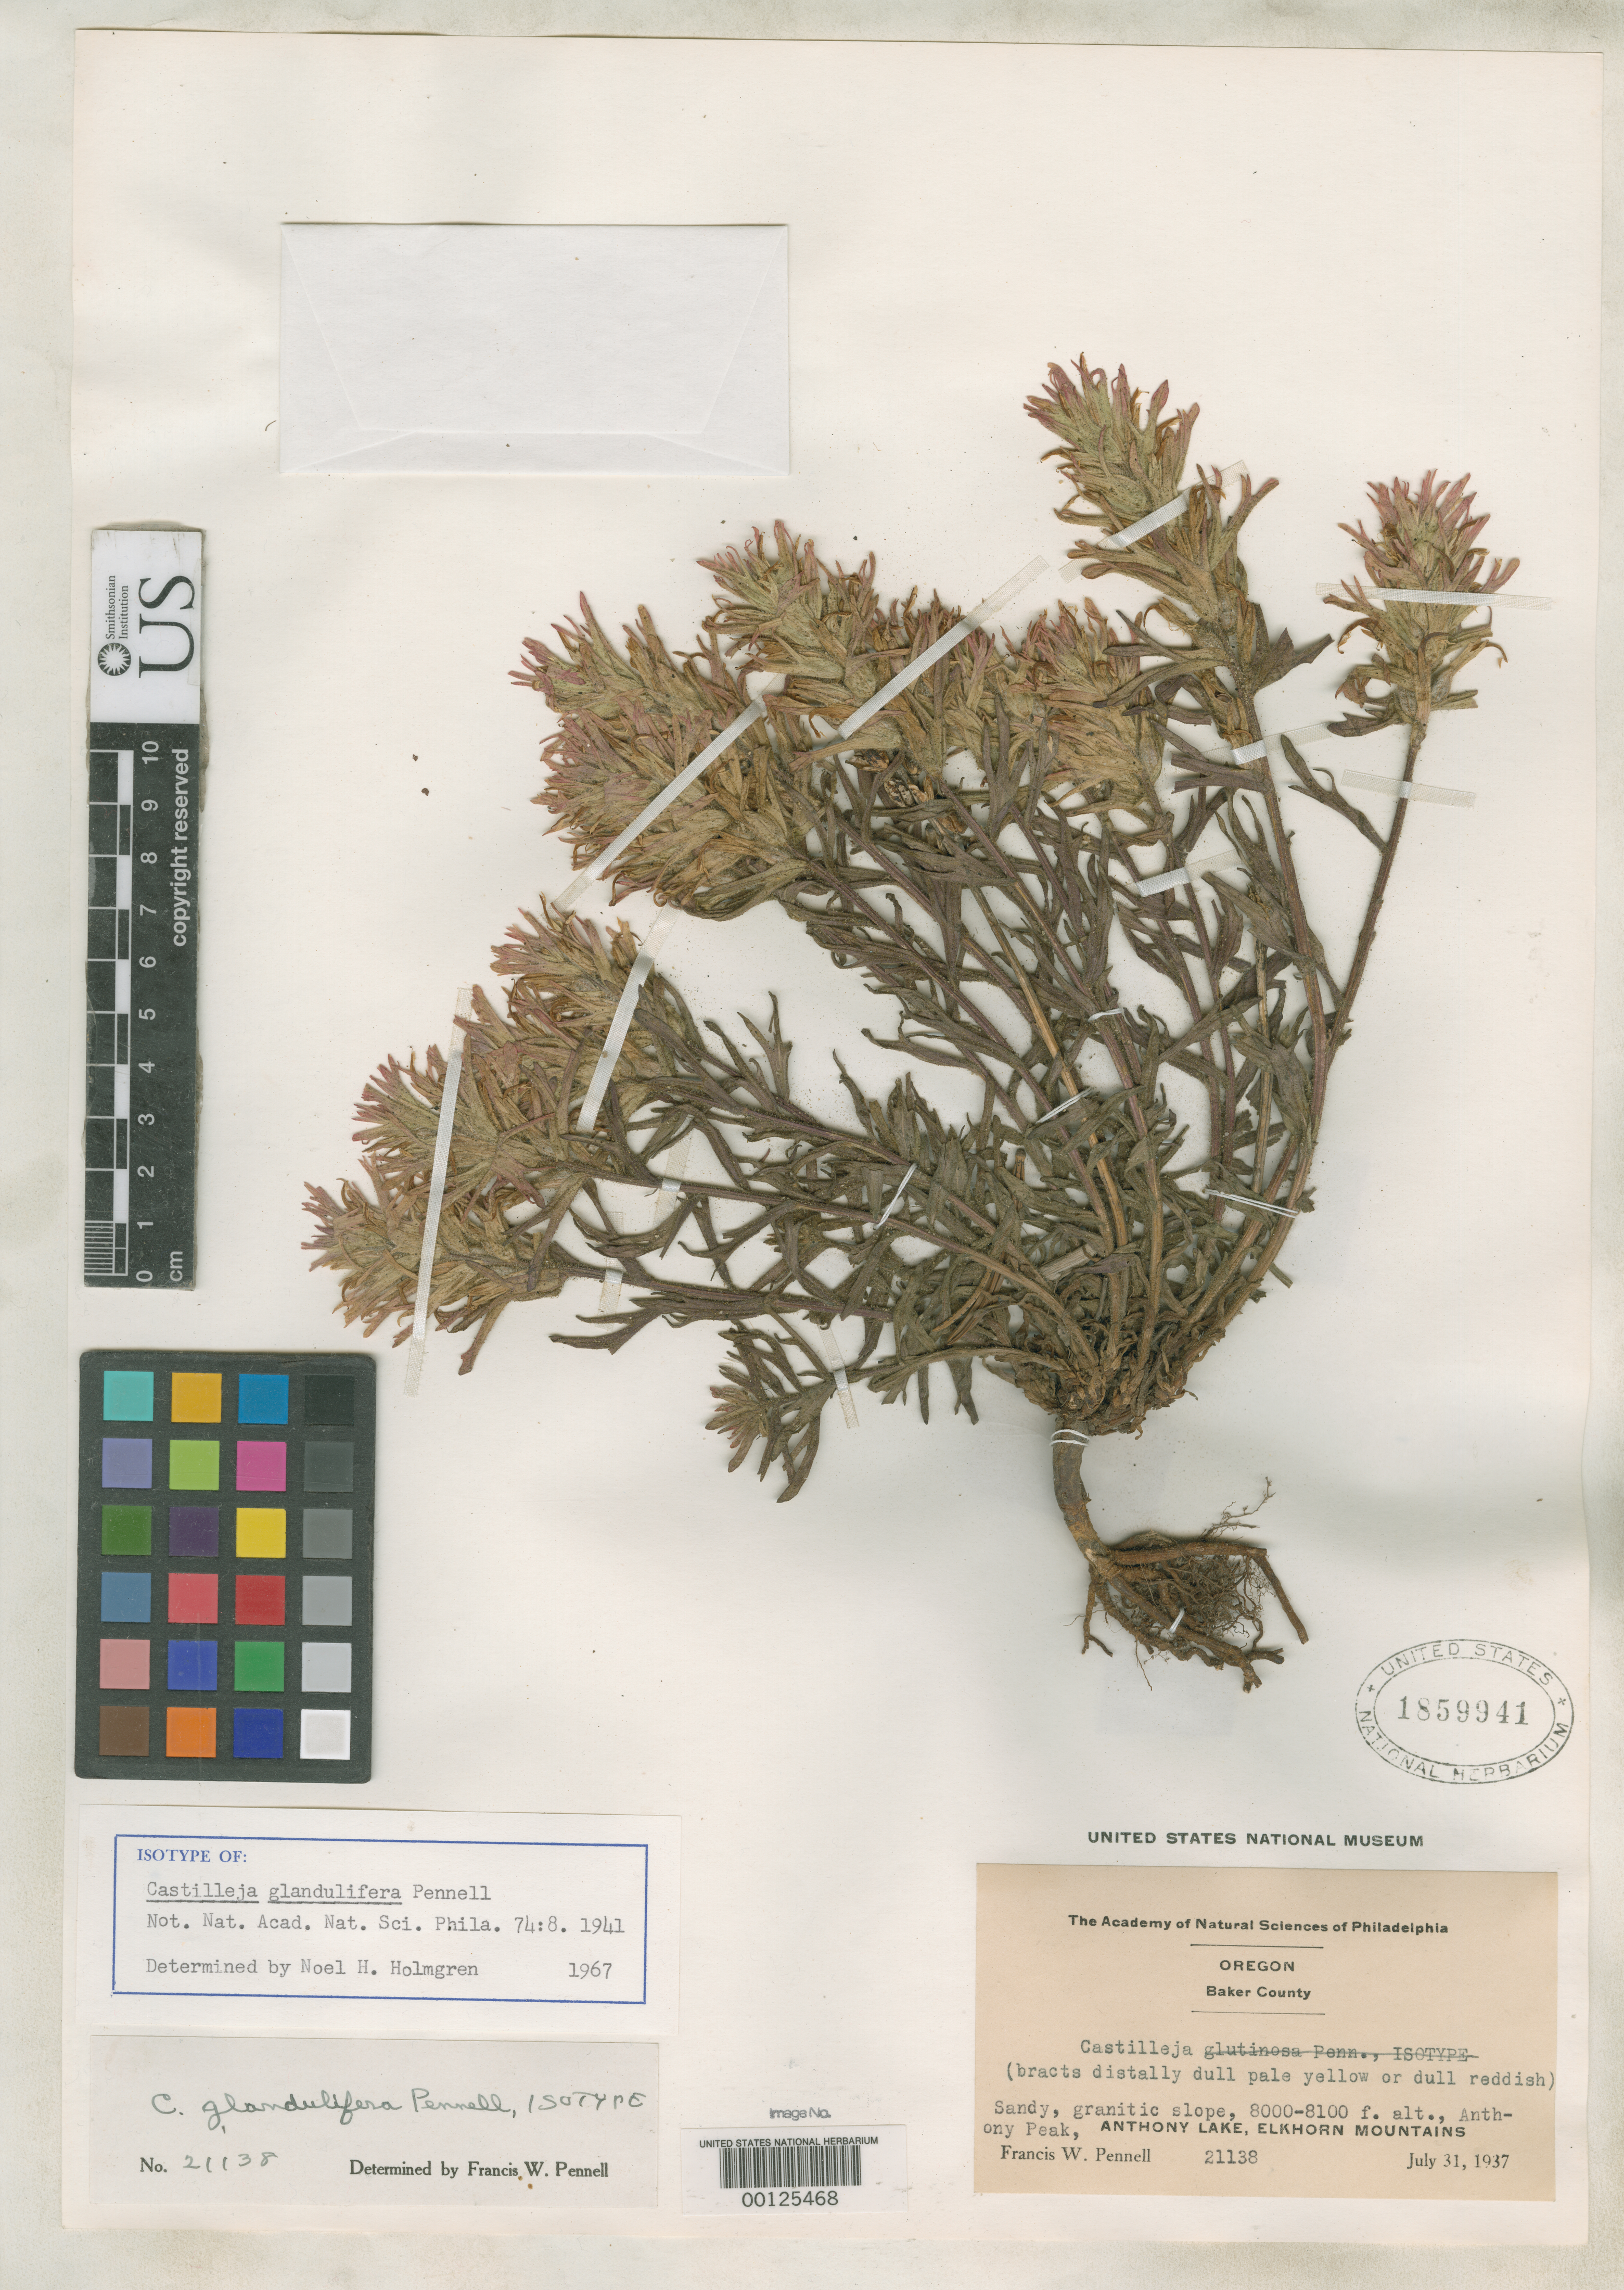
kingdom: Plantae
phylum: Tracheophyta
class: Magnoliopsida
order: Lamiales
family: Orobanchaceae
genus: Castilleja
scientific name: Castilleja glandulifera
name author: Pennell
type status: Isotype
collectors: F. W. Pennell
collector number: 21138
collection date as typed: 31 Jul 1937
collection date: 1937-07-31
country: United States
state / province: Oregon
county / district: Baker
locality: Anthony Peak, Anthony Lake, Elkhorn Mountains.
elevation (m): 2438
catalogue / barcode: US 1859941